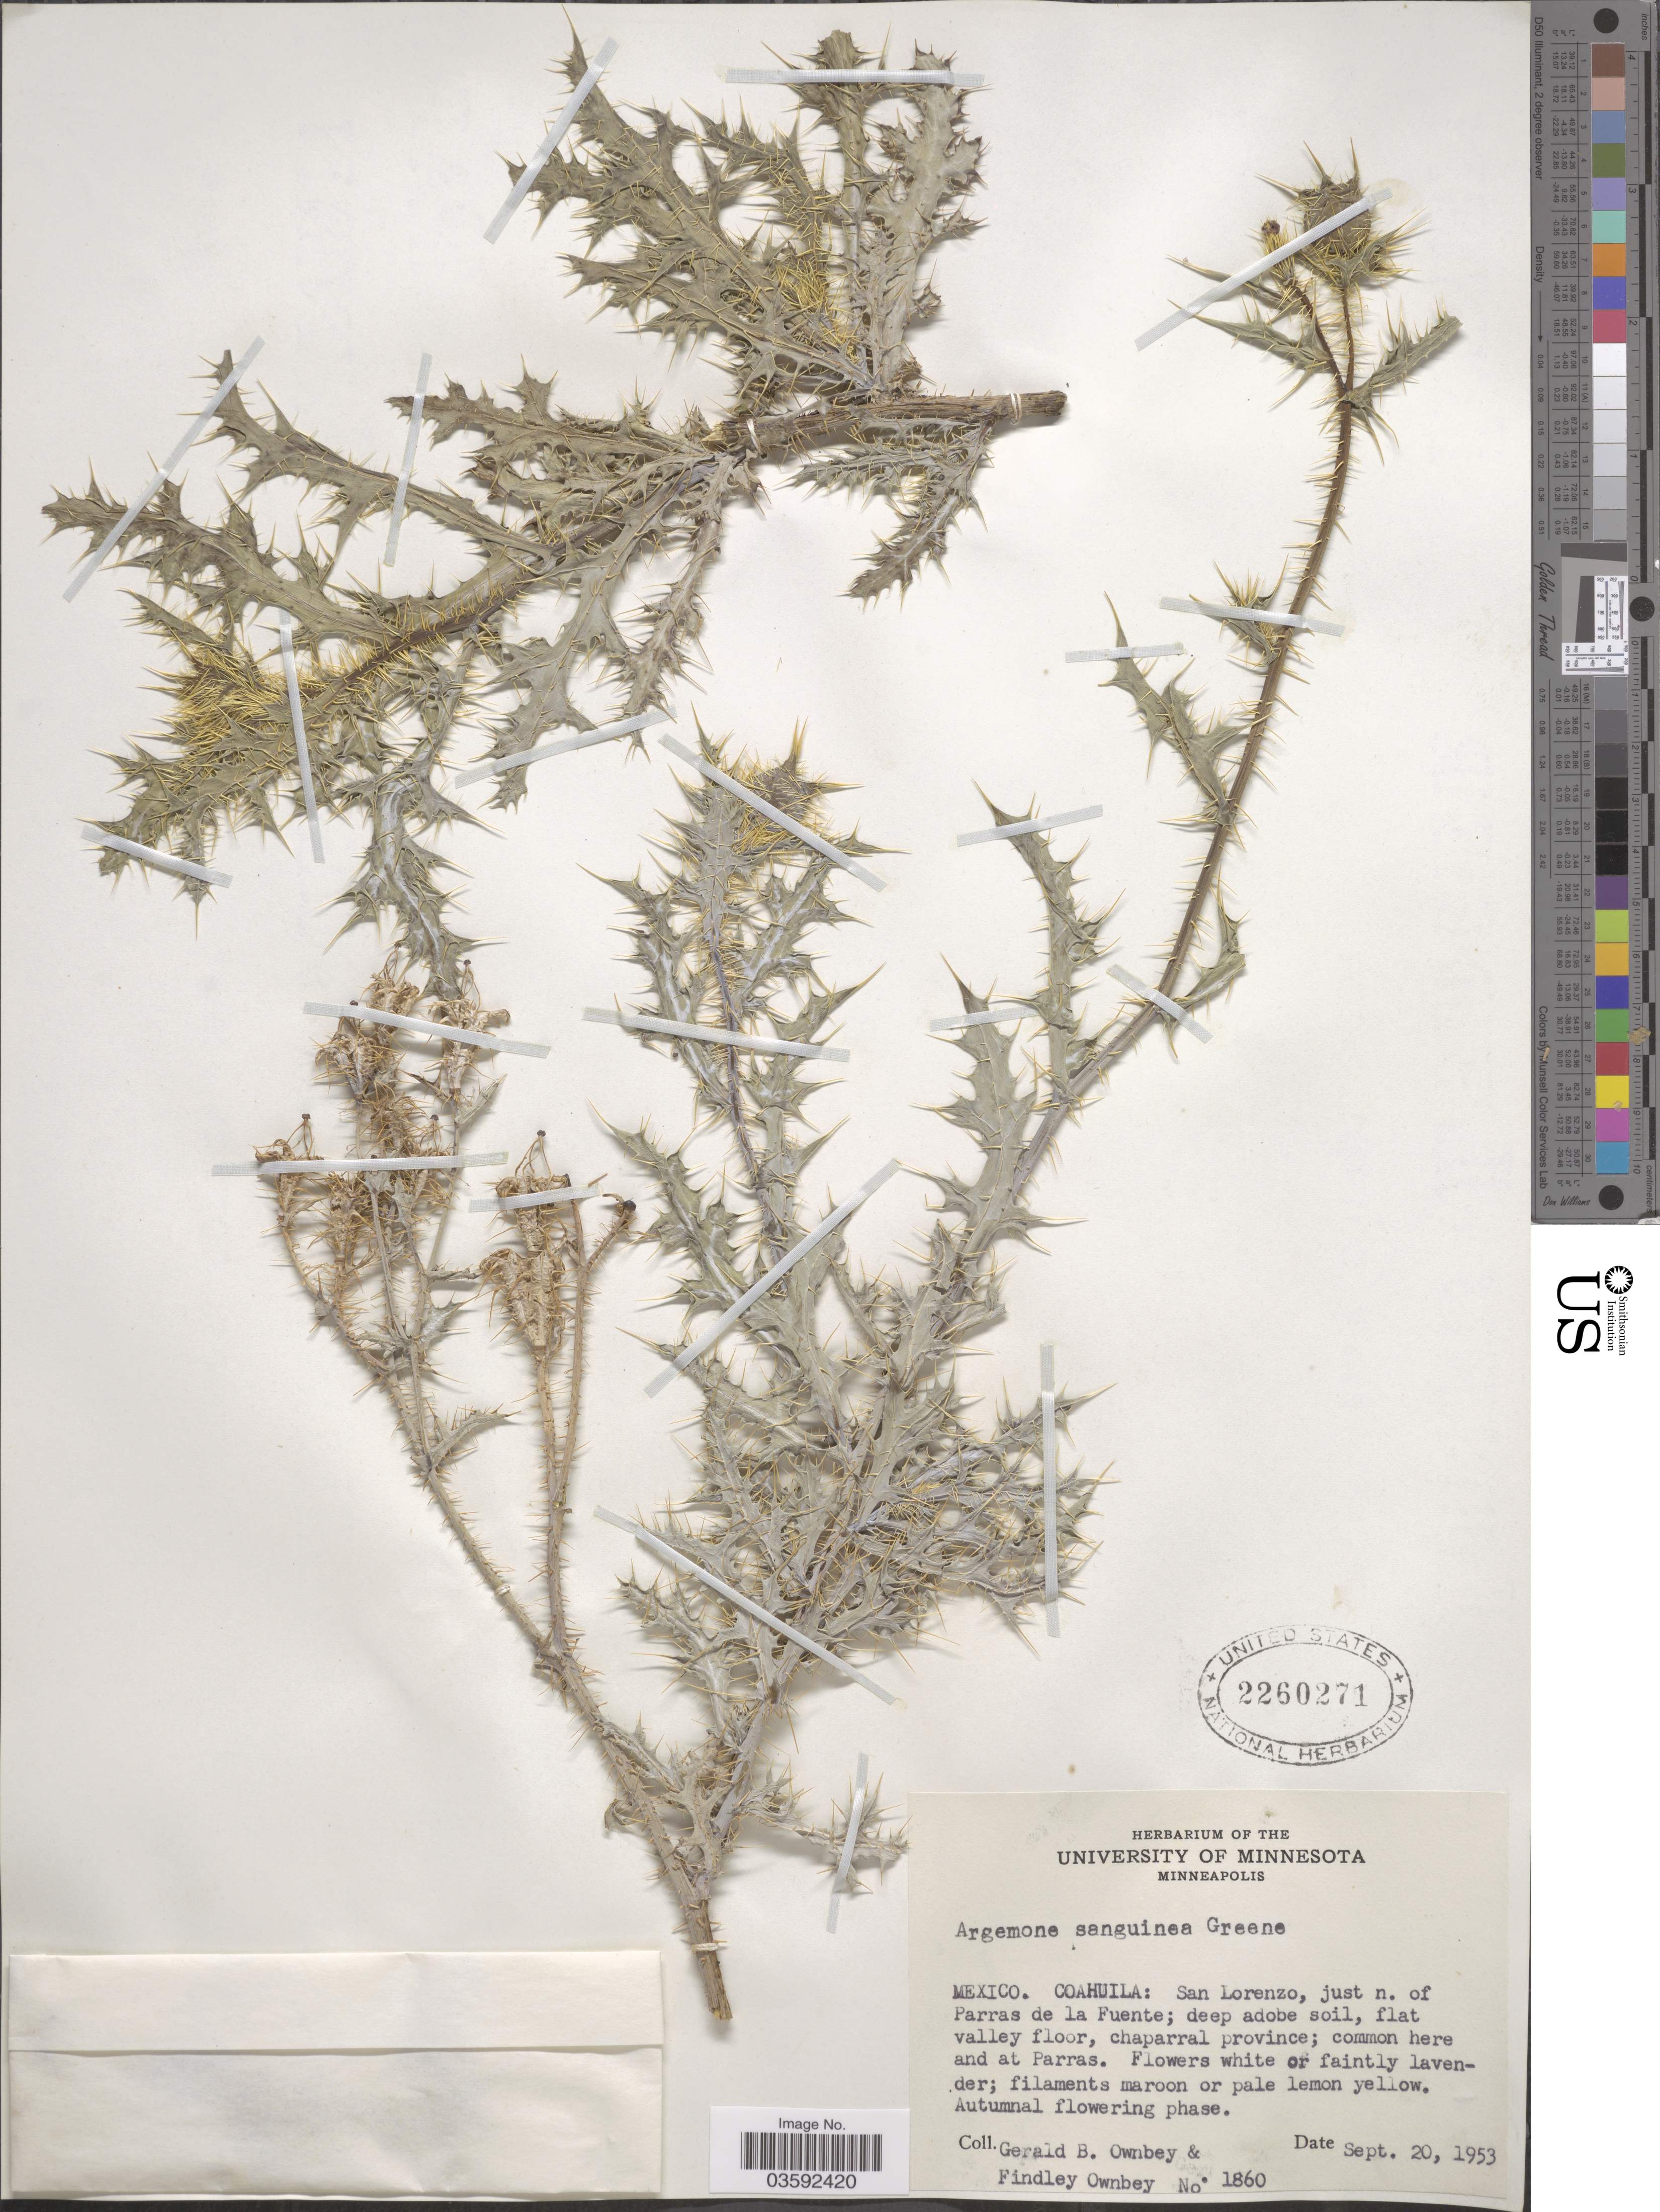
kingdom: Plantae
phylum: Tracheophyta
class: Magnoliopsida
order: Ranunculales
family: Papaveraceae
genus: Argemone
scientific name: Argemone sanguinea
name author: Greene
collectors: G. B. Ownbey & F. Ownbey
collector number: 1860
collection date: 1953-09-20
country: Mexico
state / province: Coahuila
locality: San Lorenzo, just n. of Parras de la Fuente.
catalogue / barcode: US 2260271